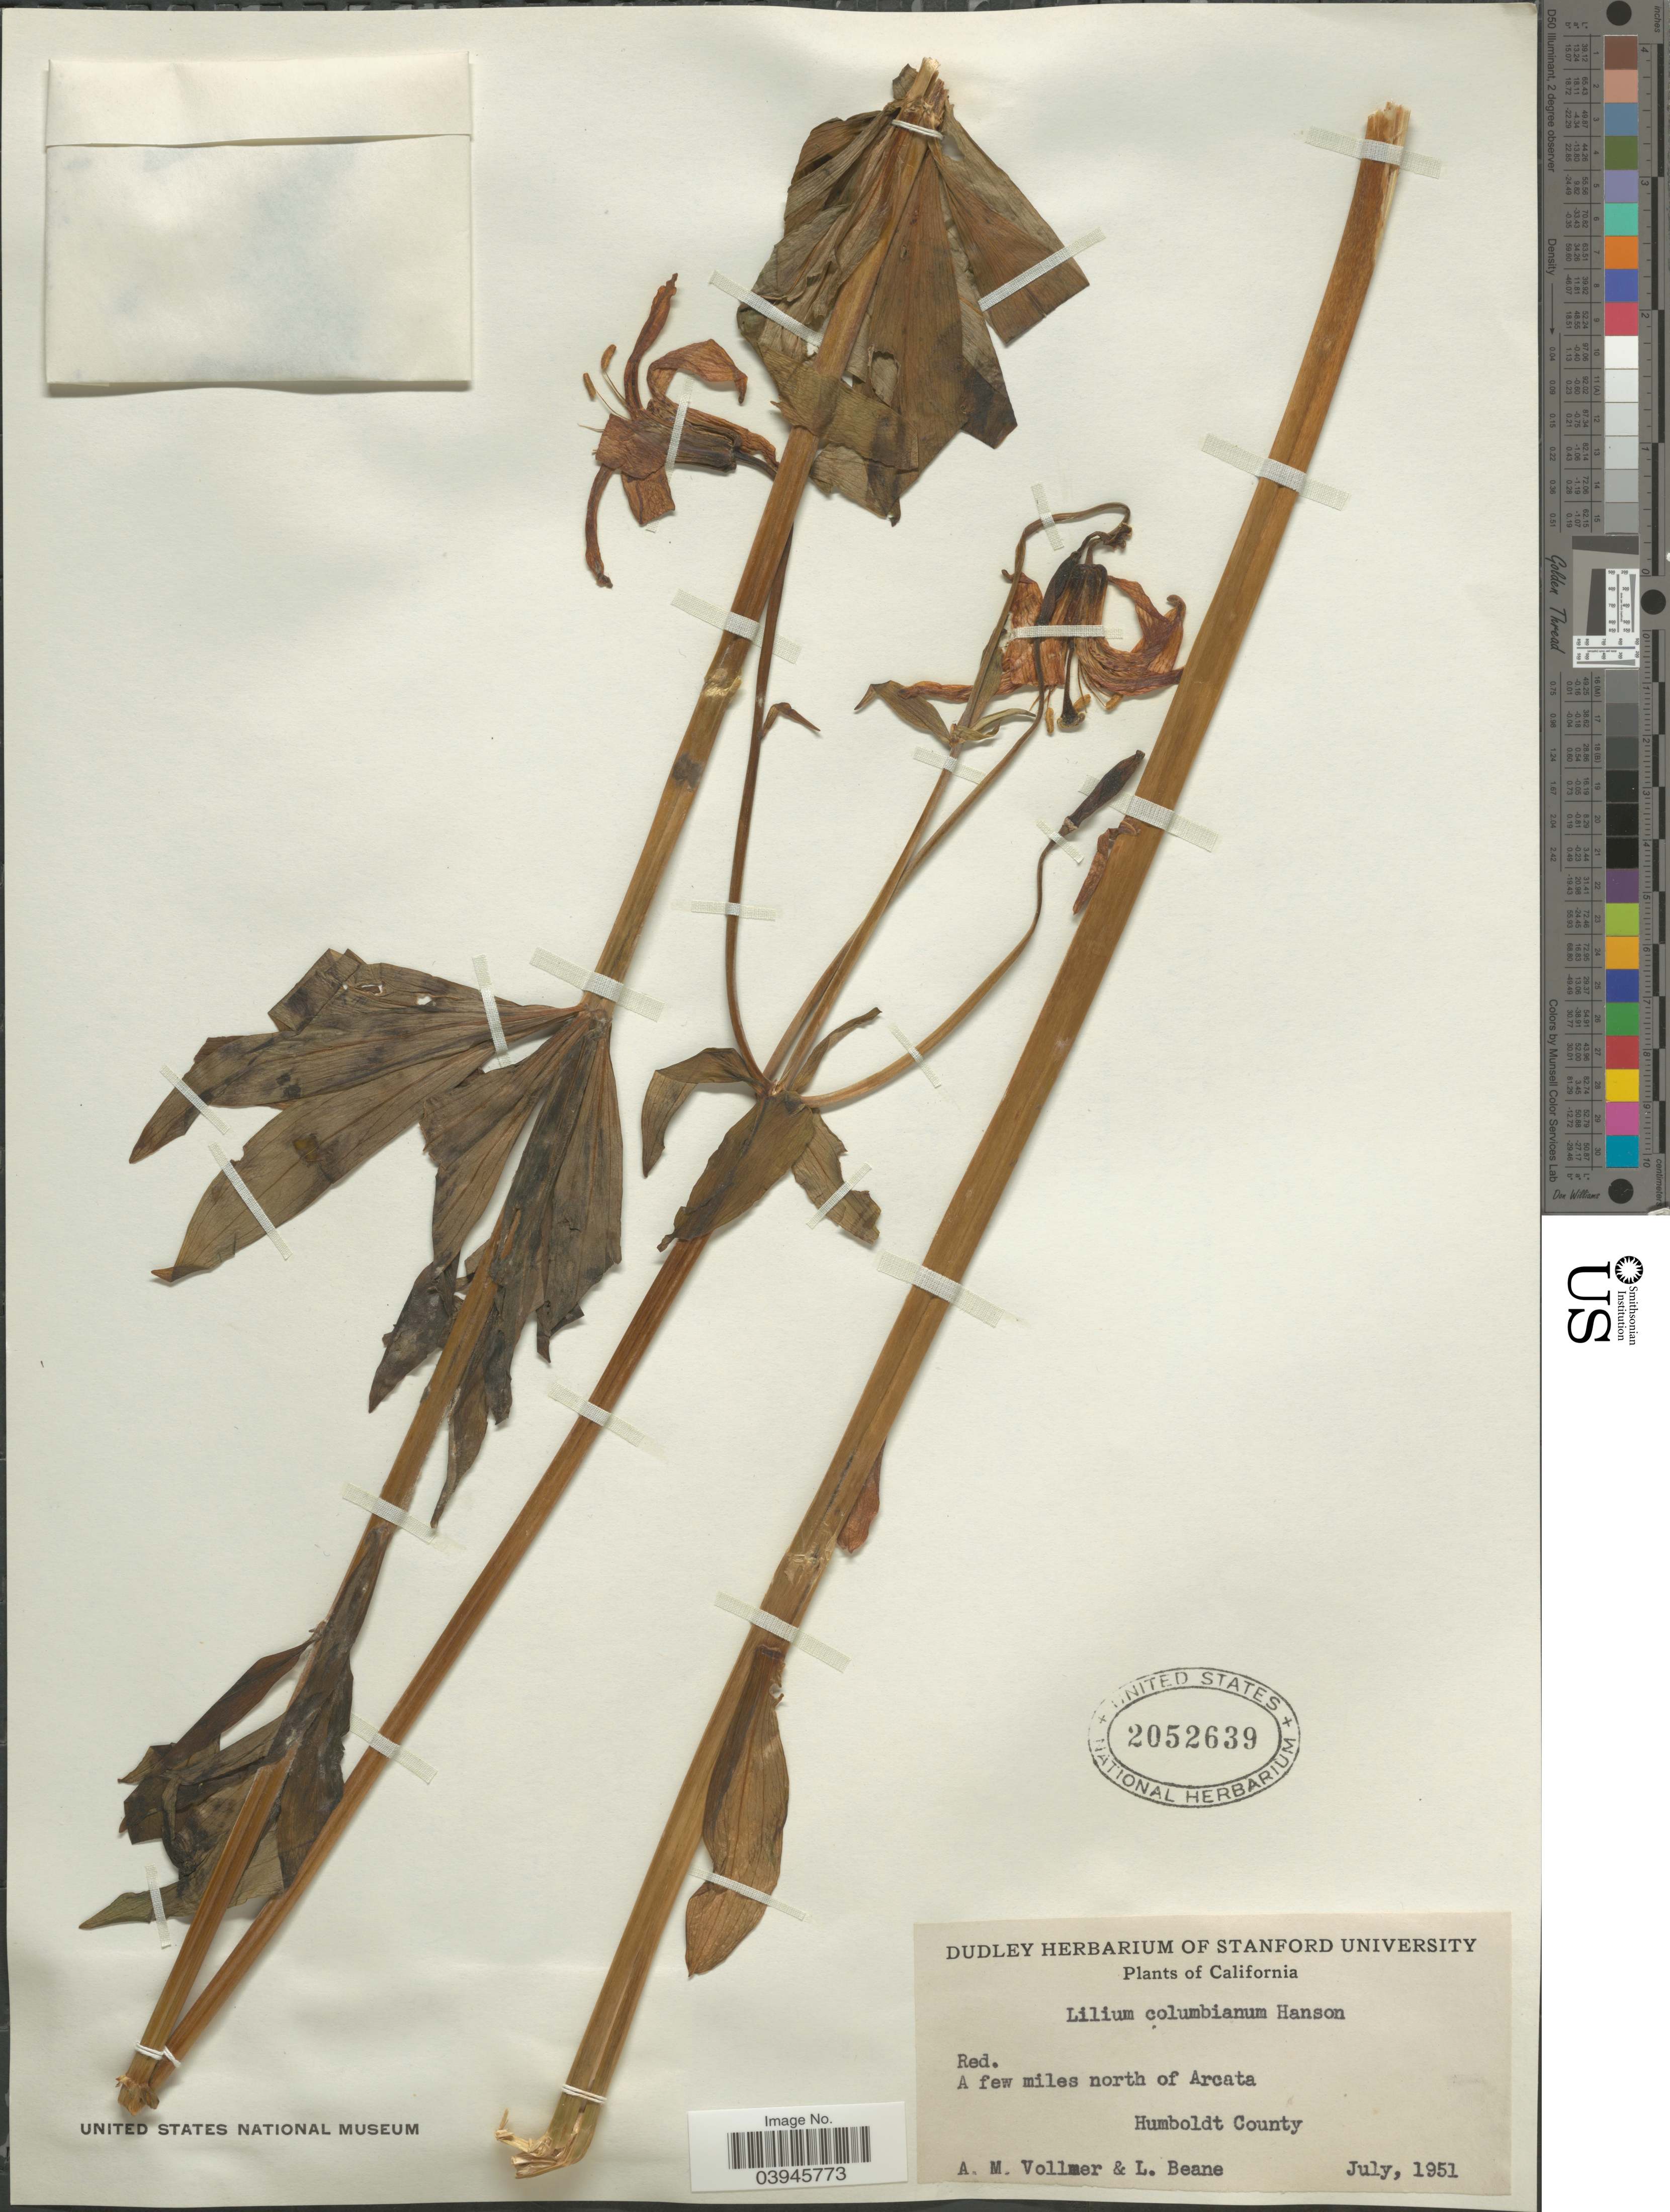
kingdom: Plantae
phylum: Tracheophyta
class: Liliopsida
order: Liliales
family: Liliaceae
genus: Lilium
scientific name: Lilium columbianum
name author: Leichtlin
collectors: A. Vollmer & L. Beane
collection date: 1951-07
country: United States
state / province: California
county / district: Humboldt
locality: A few miles north of Arcata, Humboldt County.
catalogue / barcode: US 2052639